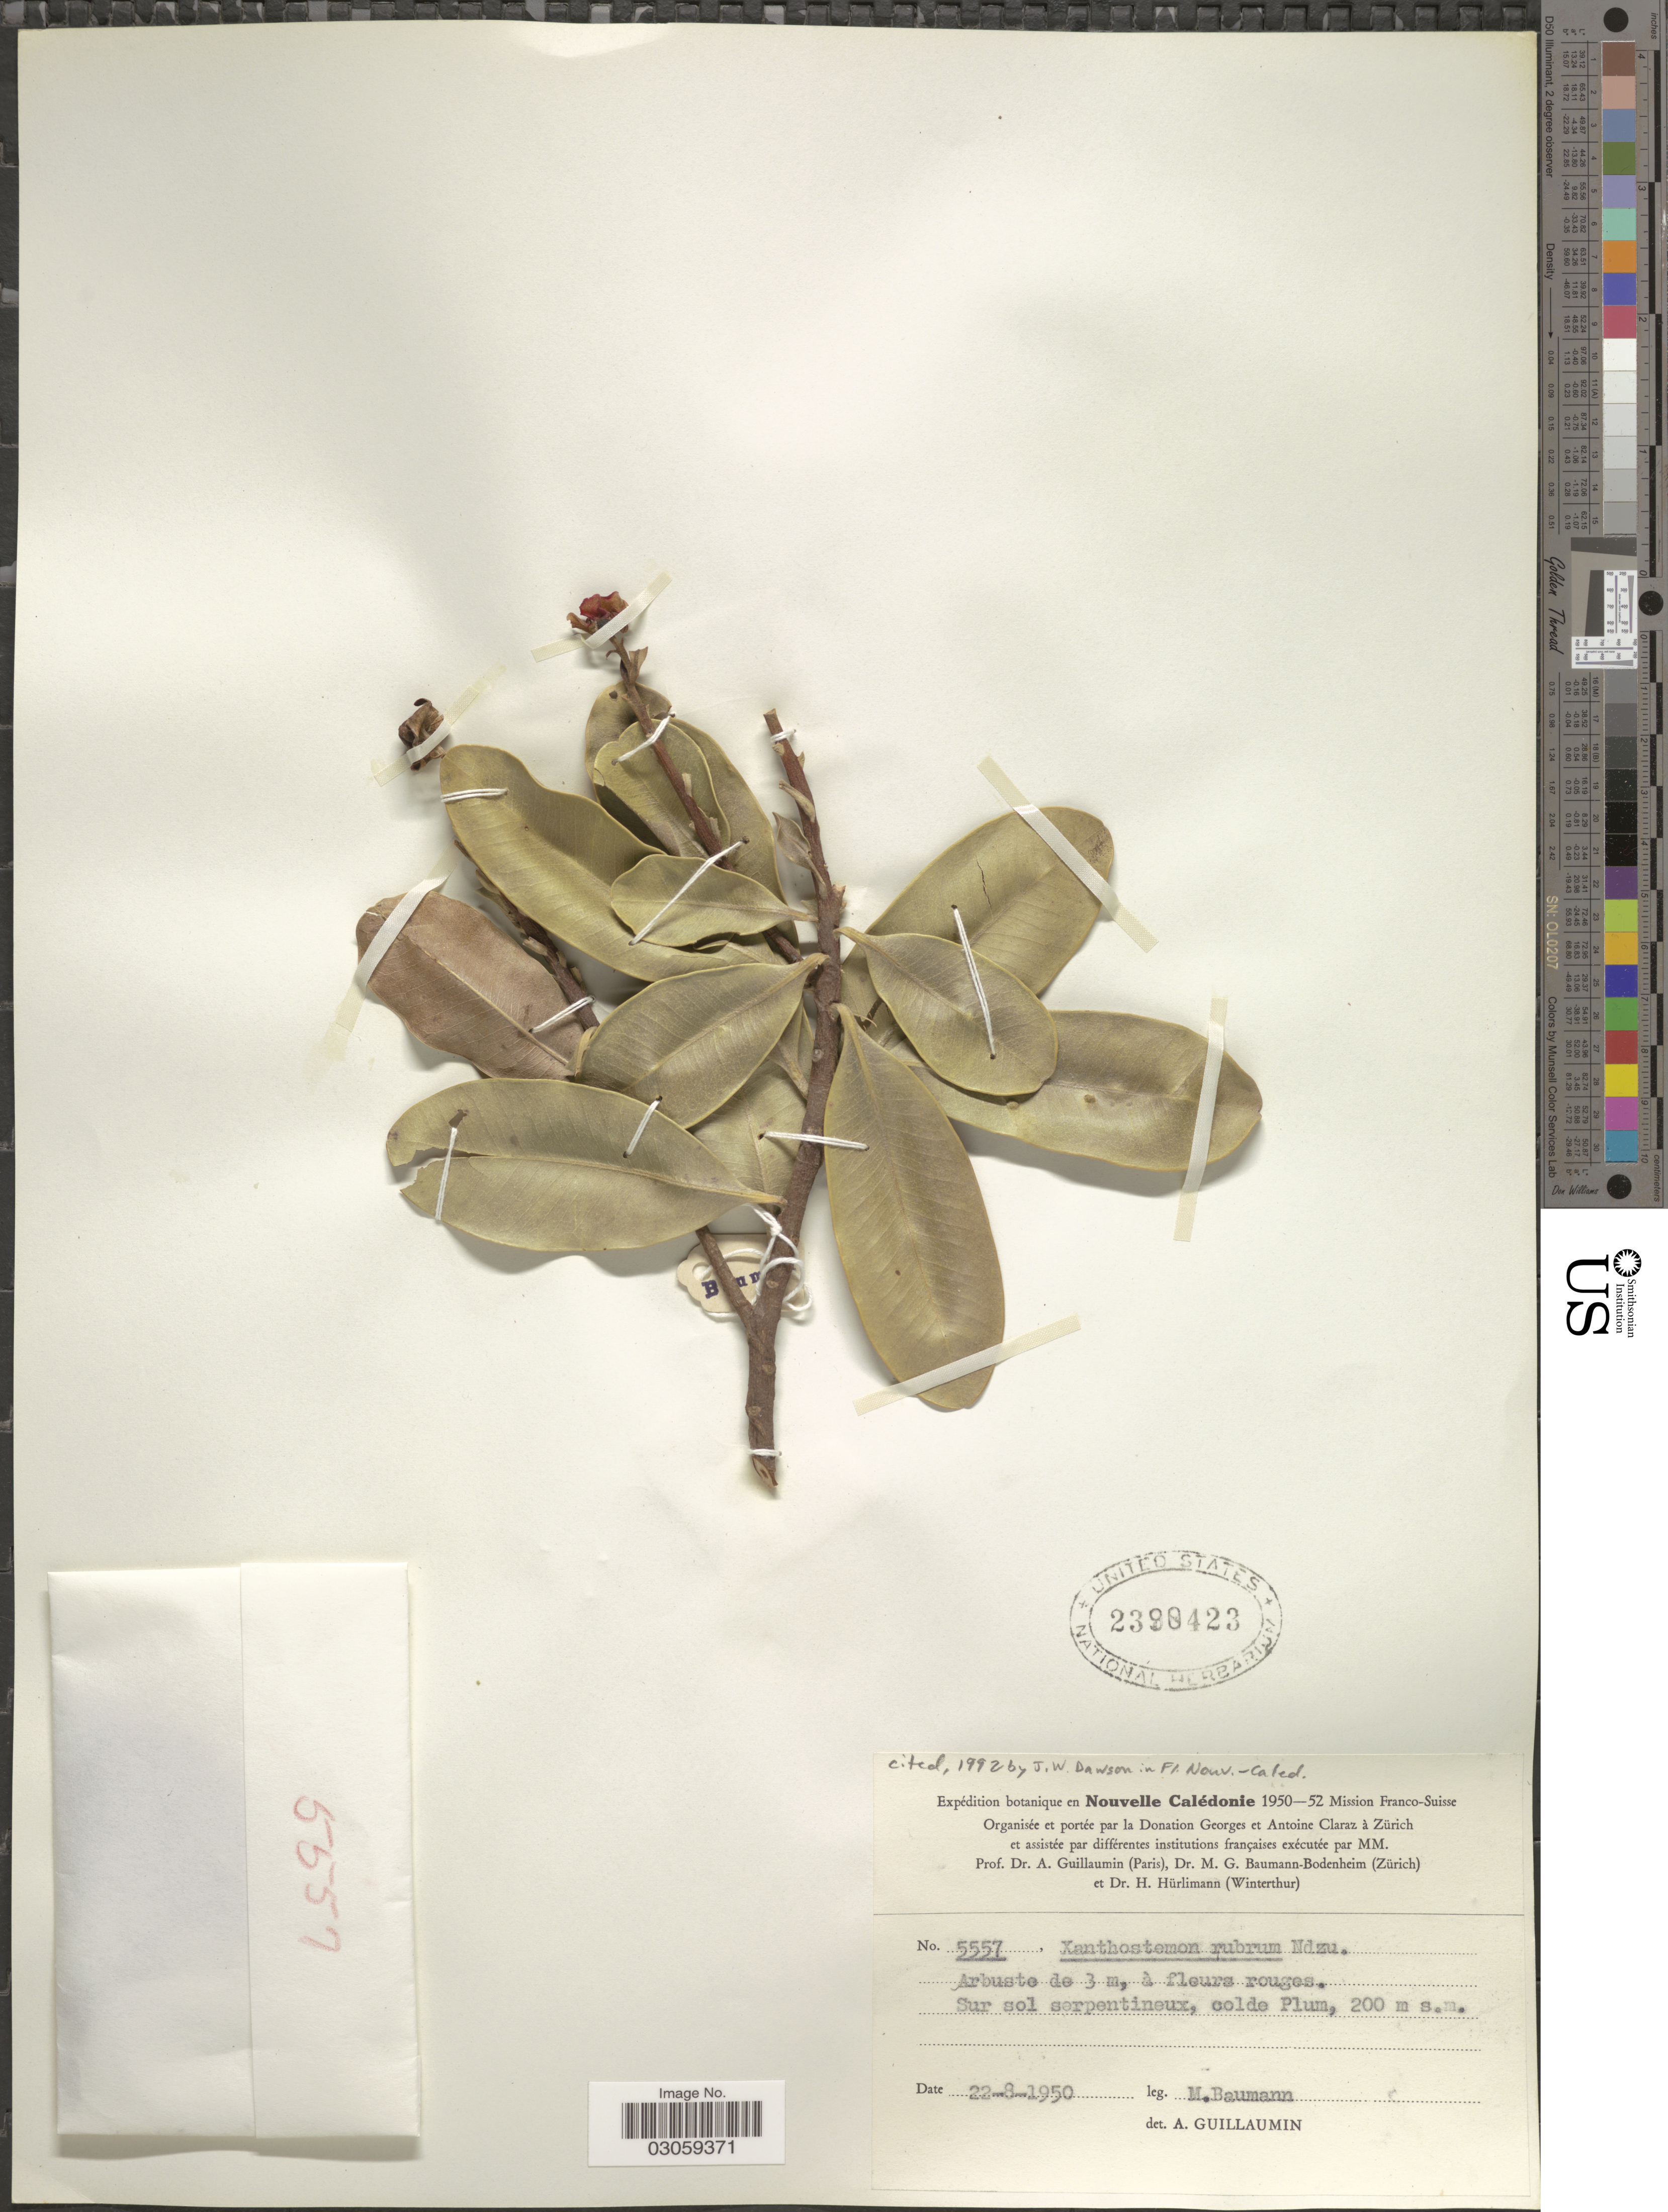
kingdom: Plantae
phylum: Tracheophyta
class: Magnoliopsida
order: Myrtales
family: Myrtaceae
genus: Xanthostemon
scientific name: Xanthostemon ruber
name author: (Brongn. & Gris) Sebert & Pancher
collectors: M. Baumann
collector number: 5557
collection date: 1950-08-22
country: New Caledonia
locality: En Nouvelle Calédonie. Sur sol serpentineux, colde Plum.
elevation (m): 200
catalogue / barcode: US 2390423